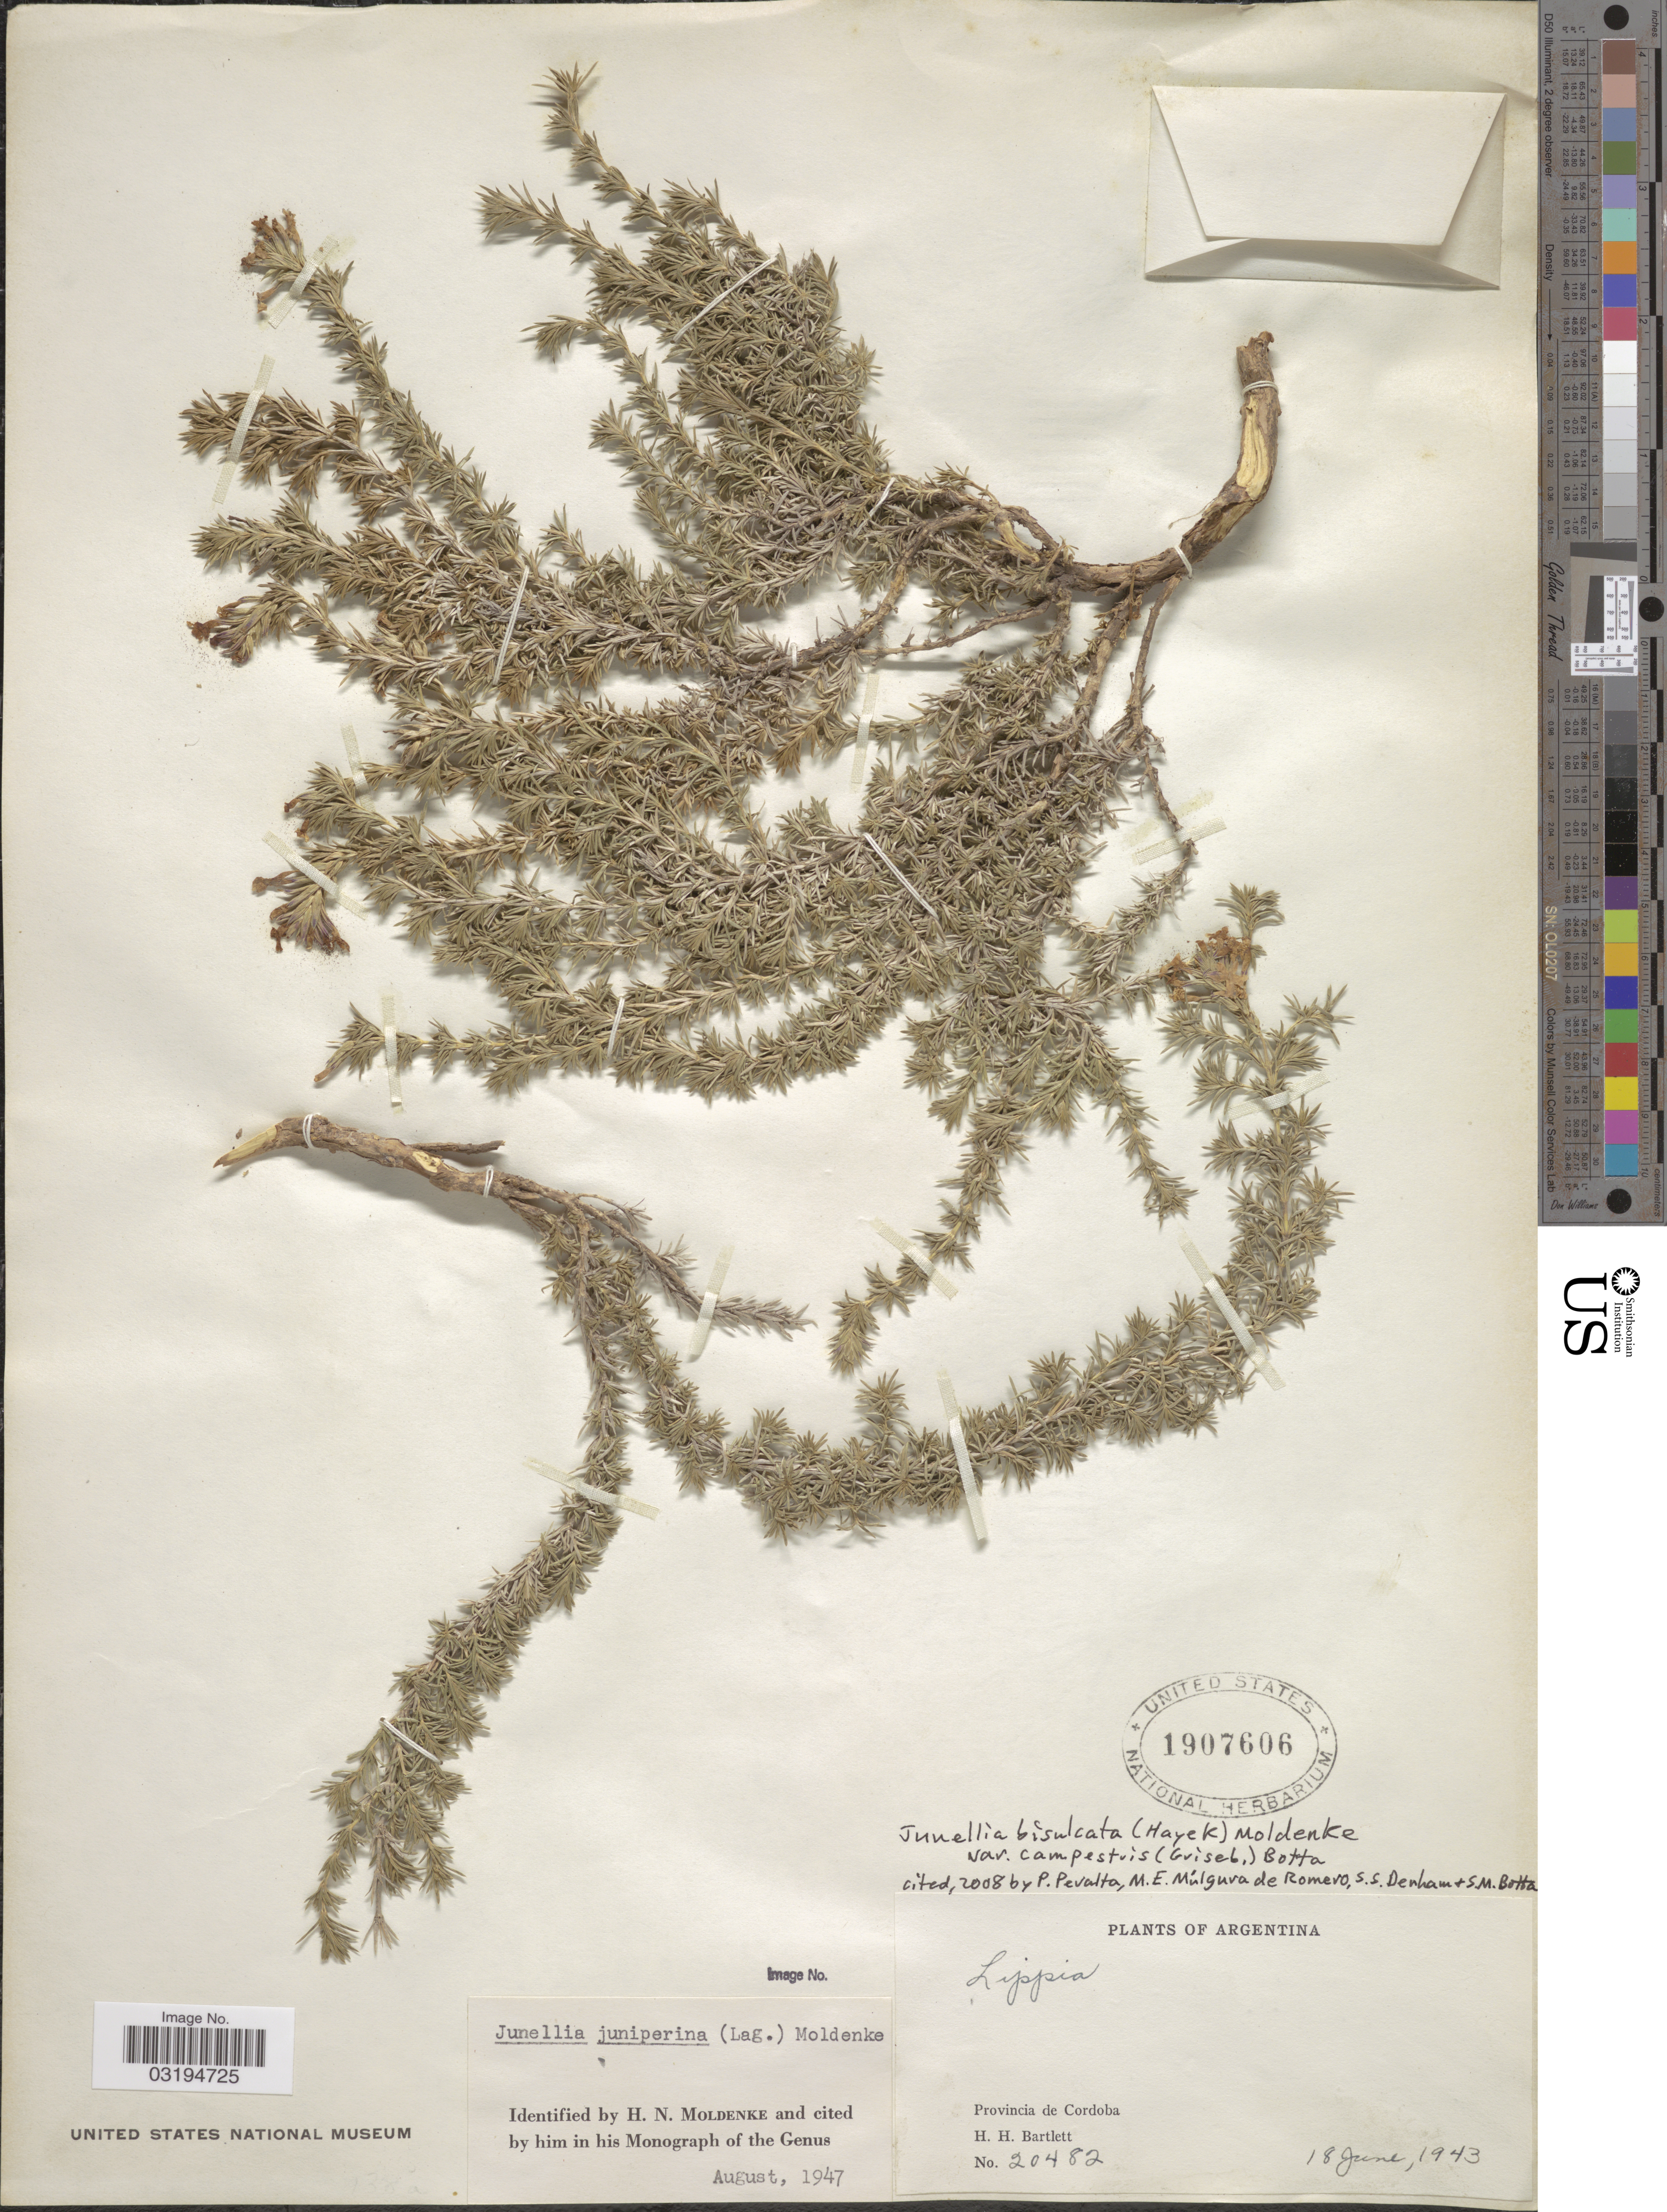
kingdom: Plantae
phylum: Tracheophyta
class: Magnoliopsida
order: Lamiales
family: Verbenaceae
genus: Junellia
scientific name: Junellia bisulcata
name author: (Hayek) Moldenke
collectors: H. H. Bartlett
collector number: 20482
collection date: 1943-06-18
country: Argentina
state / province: Cordoba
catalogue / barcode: US 1907606